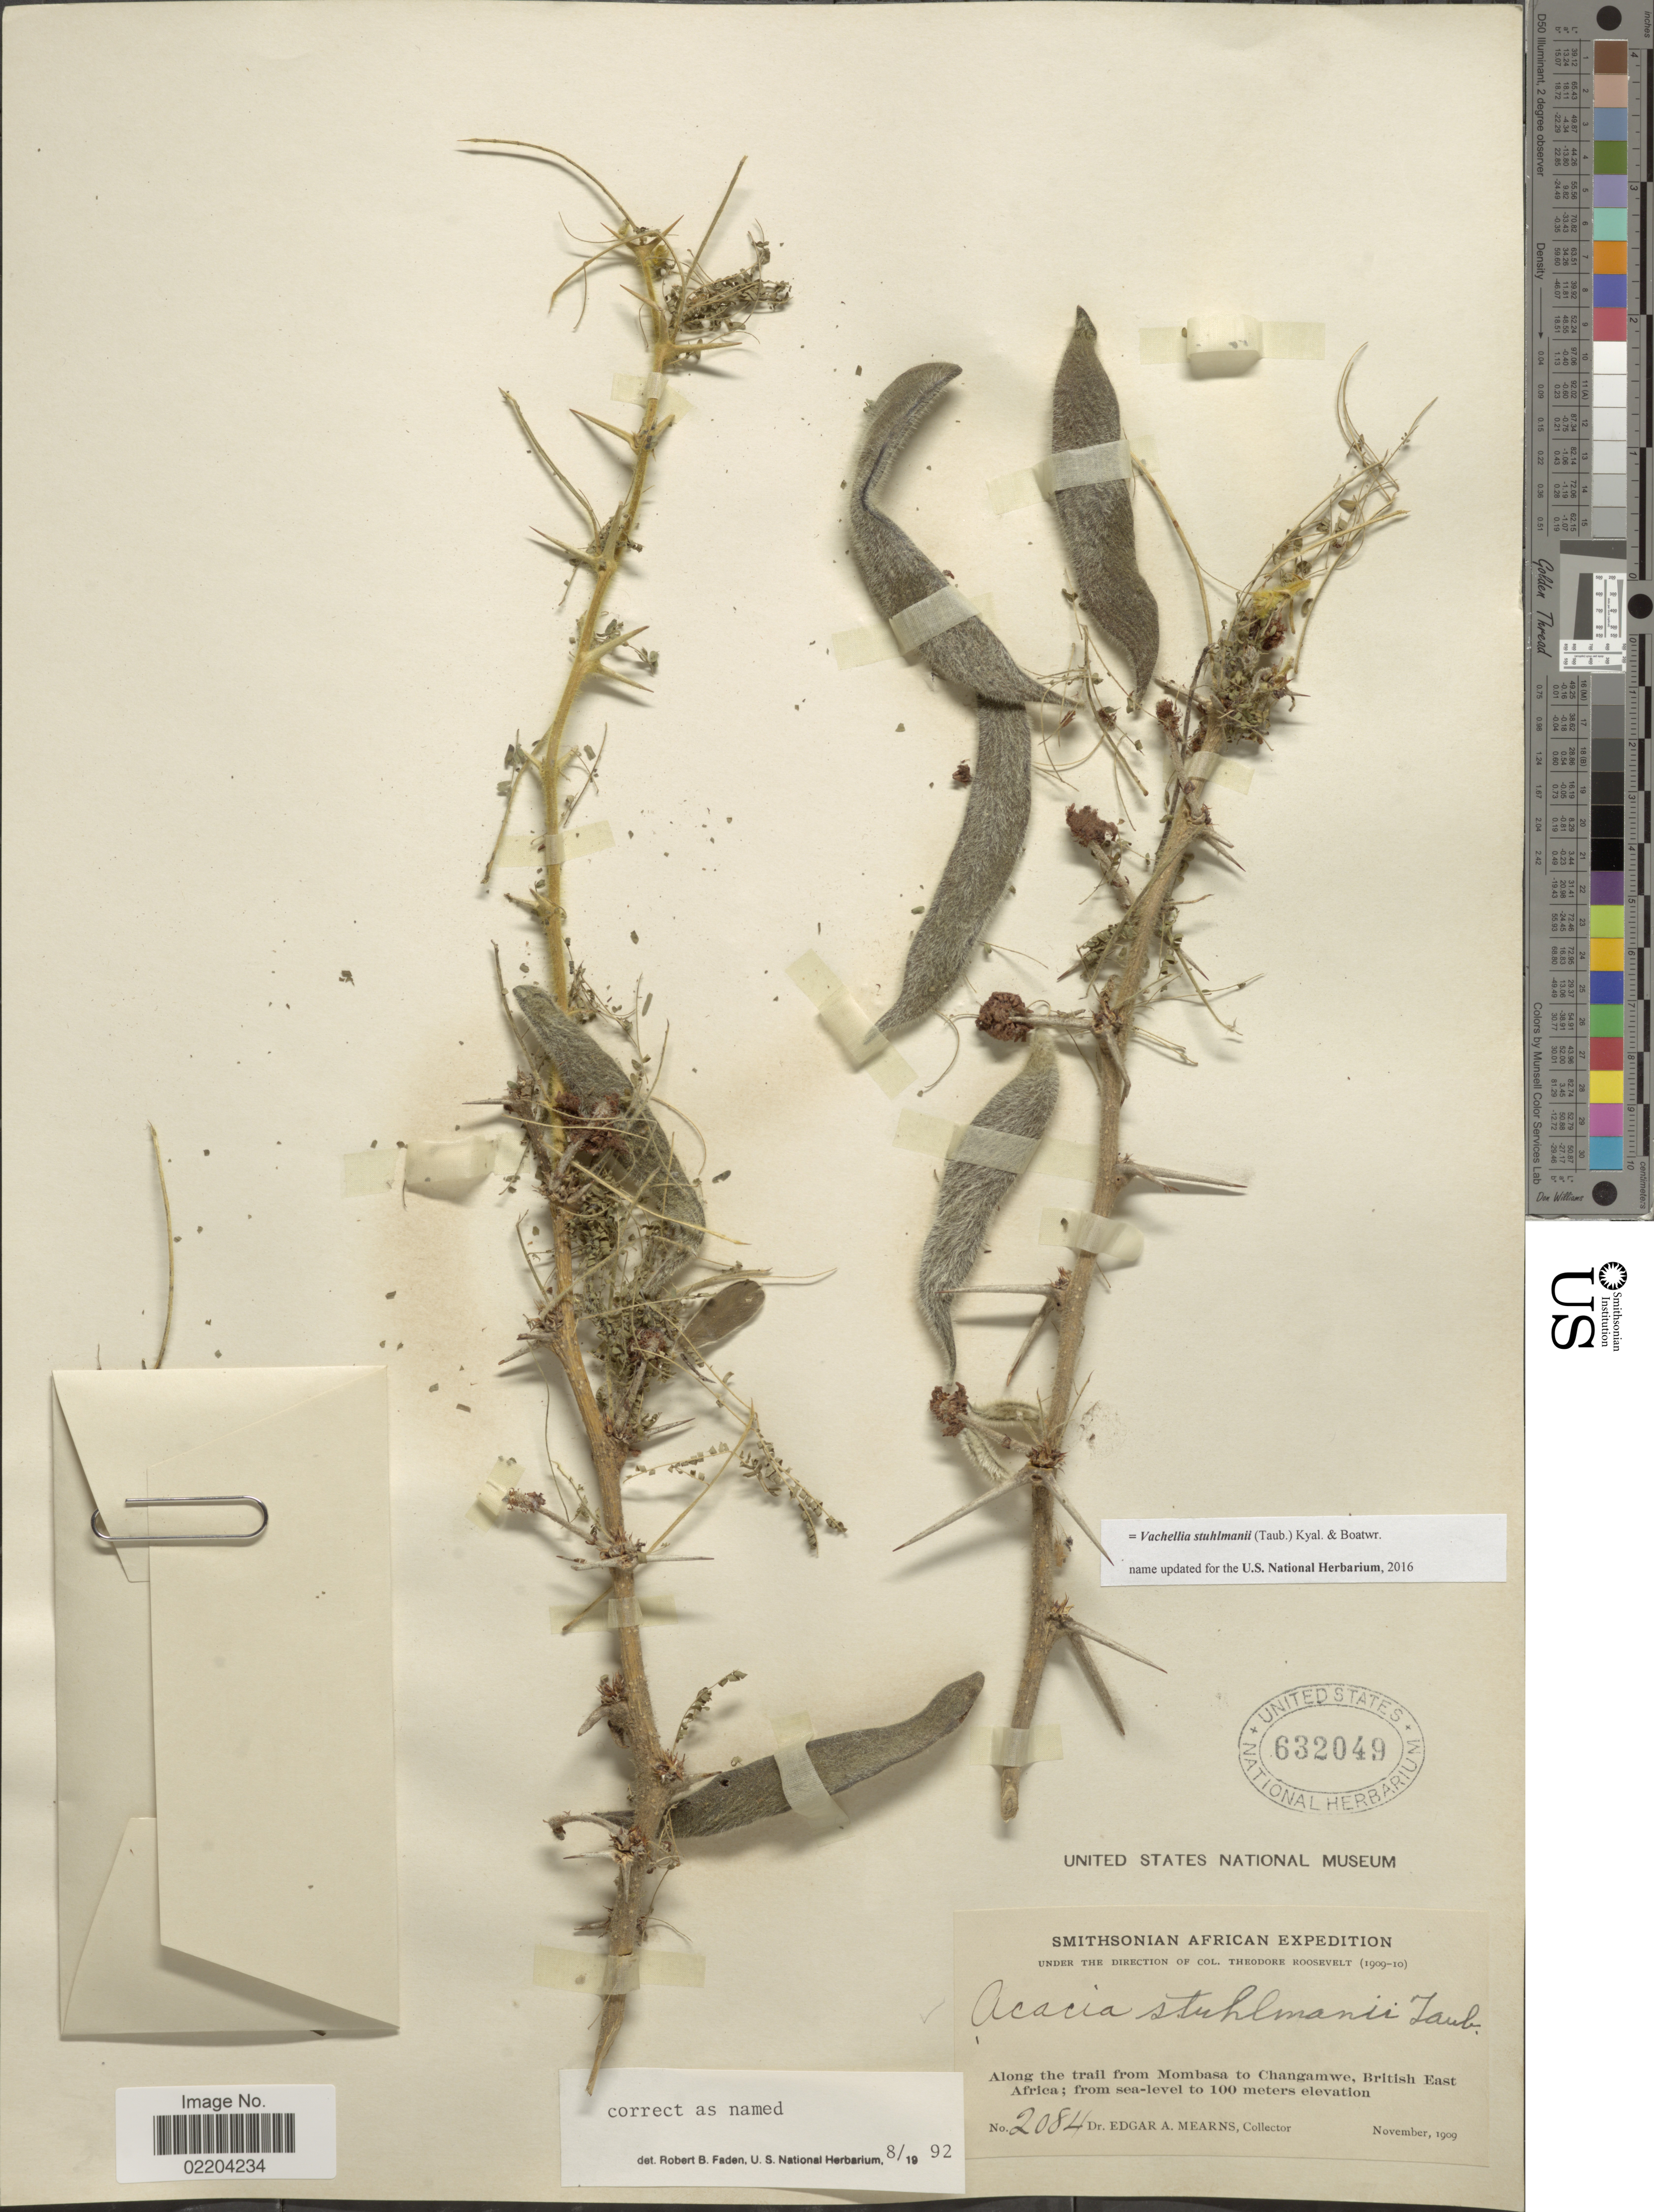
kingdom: Plantae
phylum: Tracheophyta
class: Magnoliopsida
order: Fabales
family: Fabaceae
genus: Vachellia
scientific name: Vachellia stuhlmannii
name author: (Taub.) Kyal. & Boatwr.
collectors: E. A. Mearns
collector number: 2084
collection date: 1909-11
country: Kenya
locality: Along the trail from Mombasa to Changamwe, British East Africa.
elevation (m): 100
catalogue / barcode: US 632049